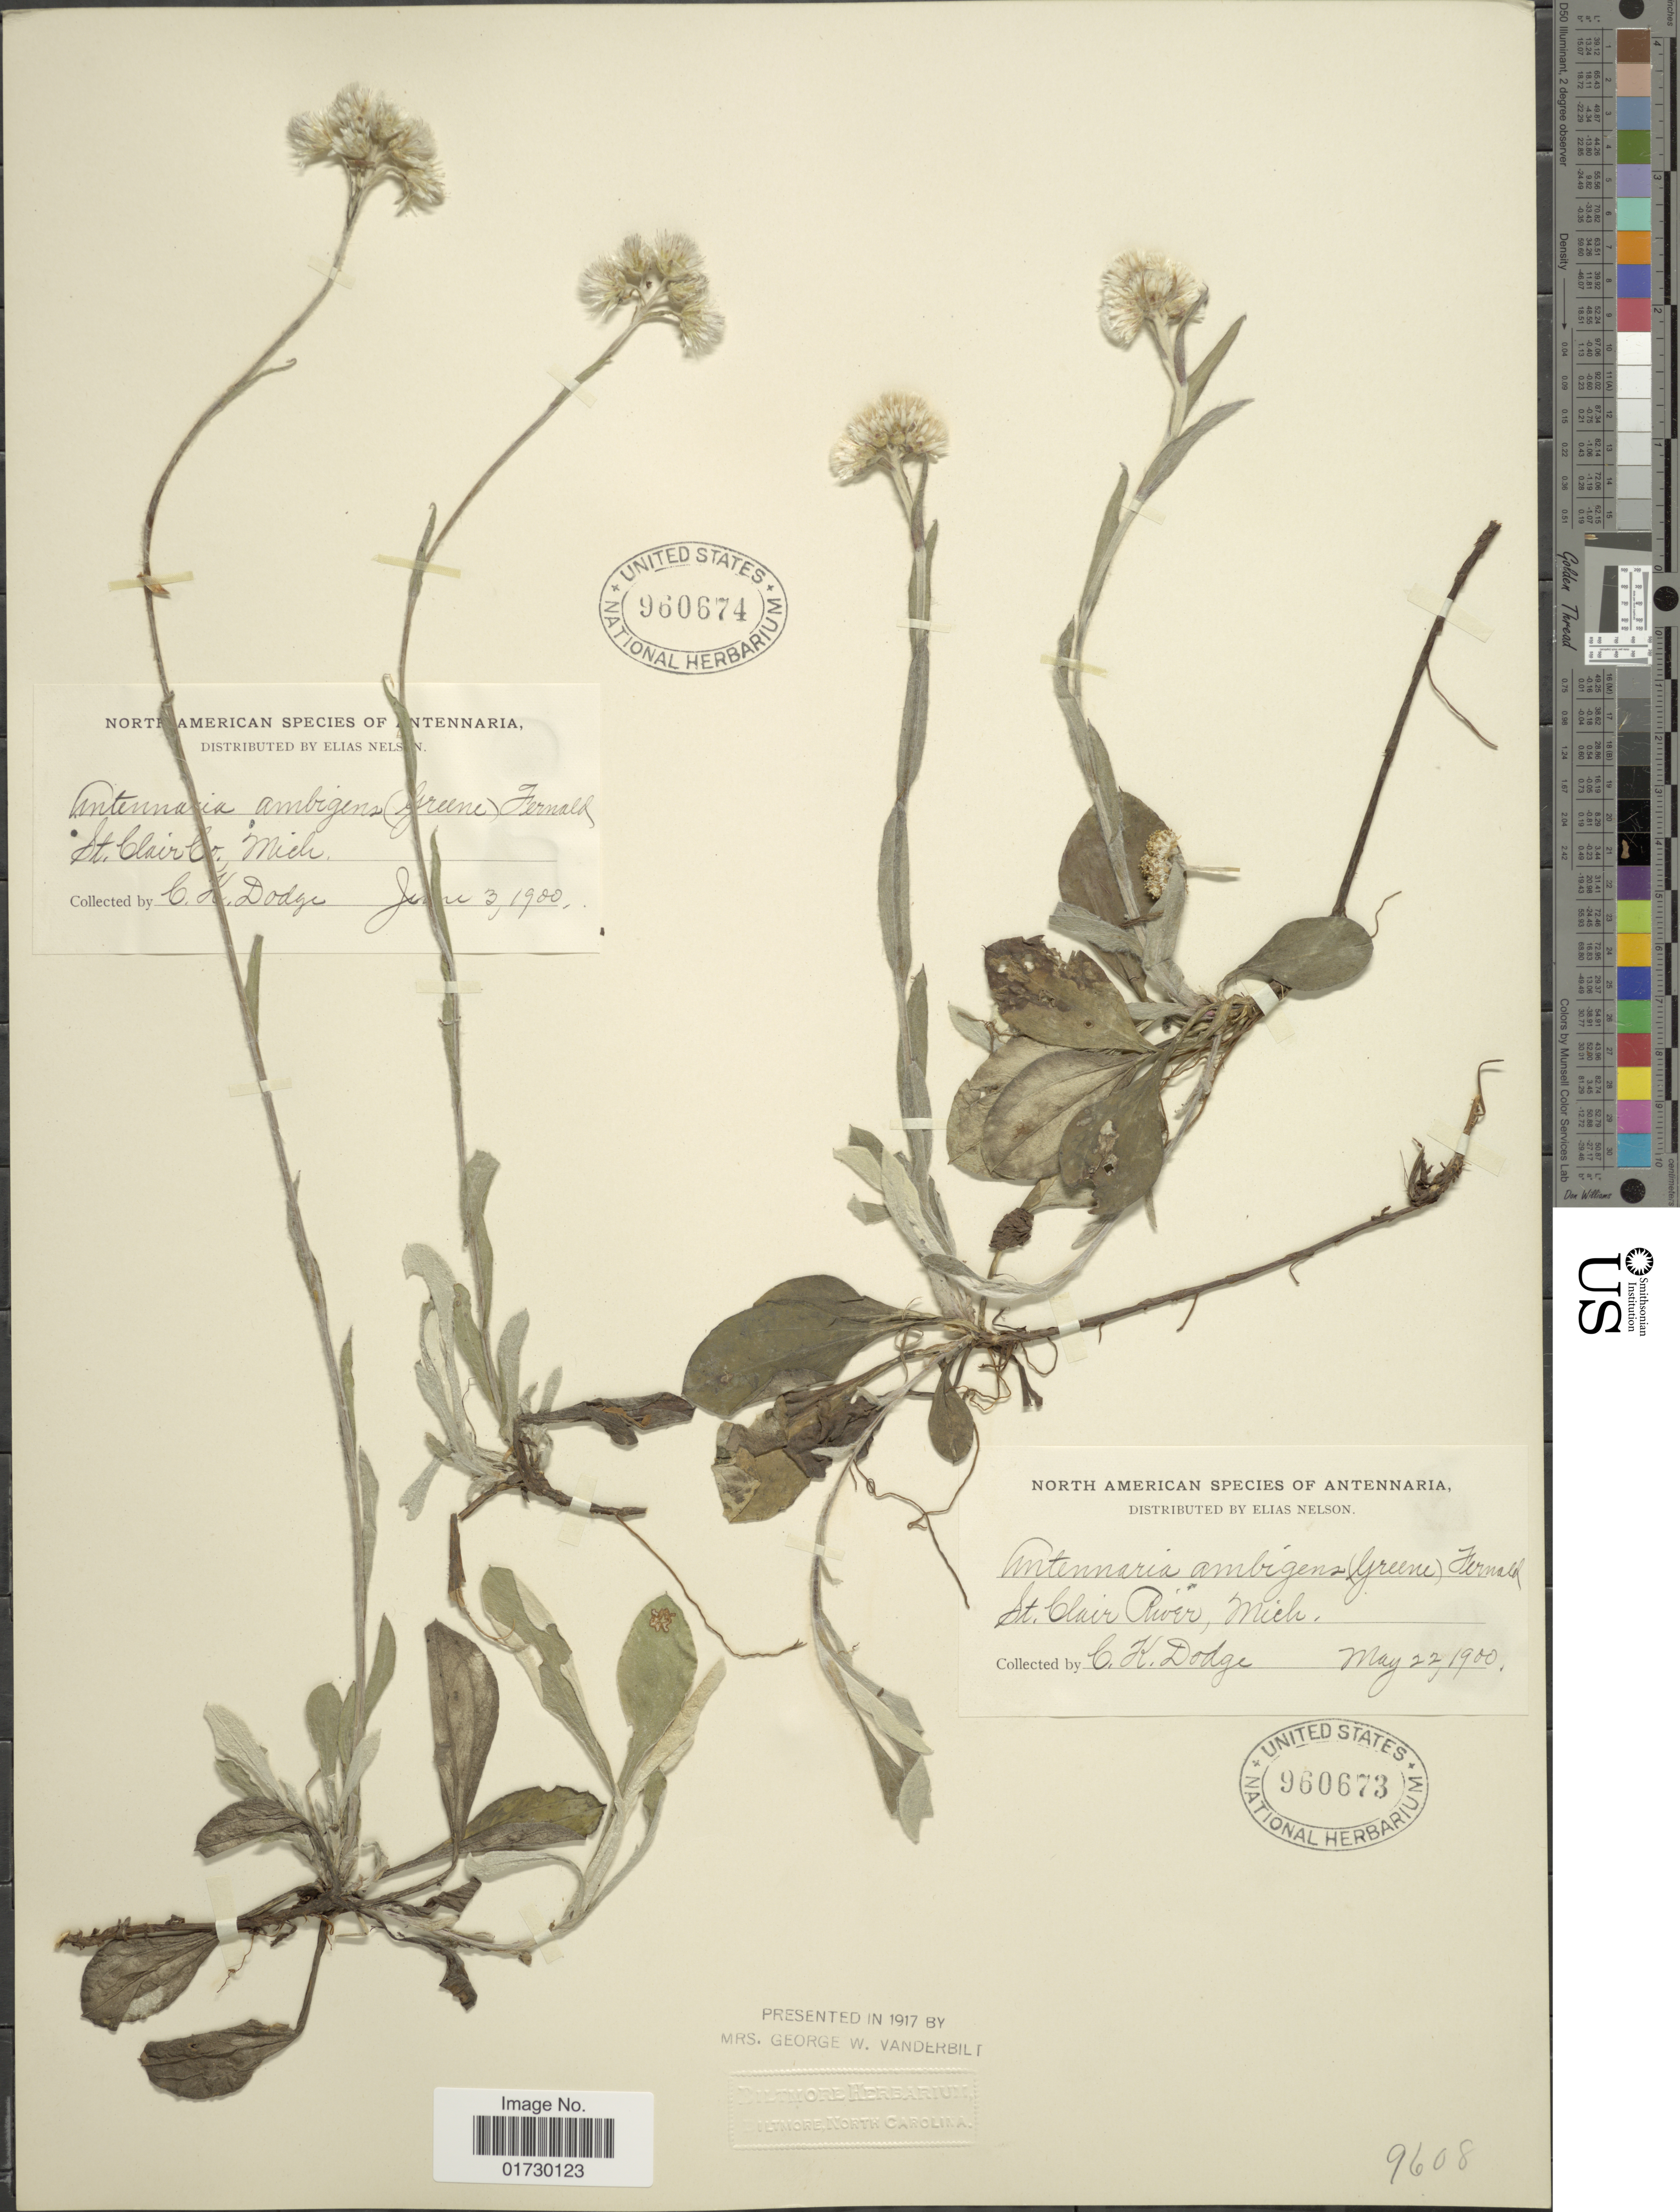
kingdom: Plantae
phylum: Tracheophyta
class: Magnoliopsida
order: Asterales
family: Asteraceae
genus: Antennaria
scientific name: Antennaria ambigens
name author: (Greene) Fernald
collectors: C. Dodge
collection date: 1900-05-22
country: United States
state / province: Michigan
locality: St. Clair River, Mich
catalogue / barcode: US 960673